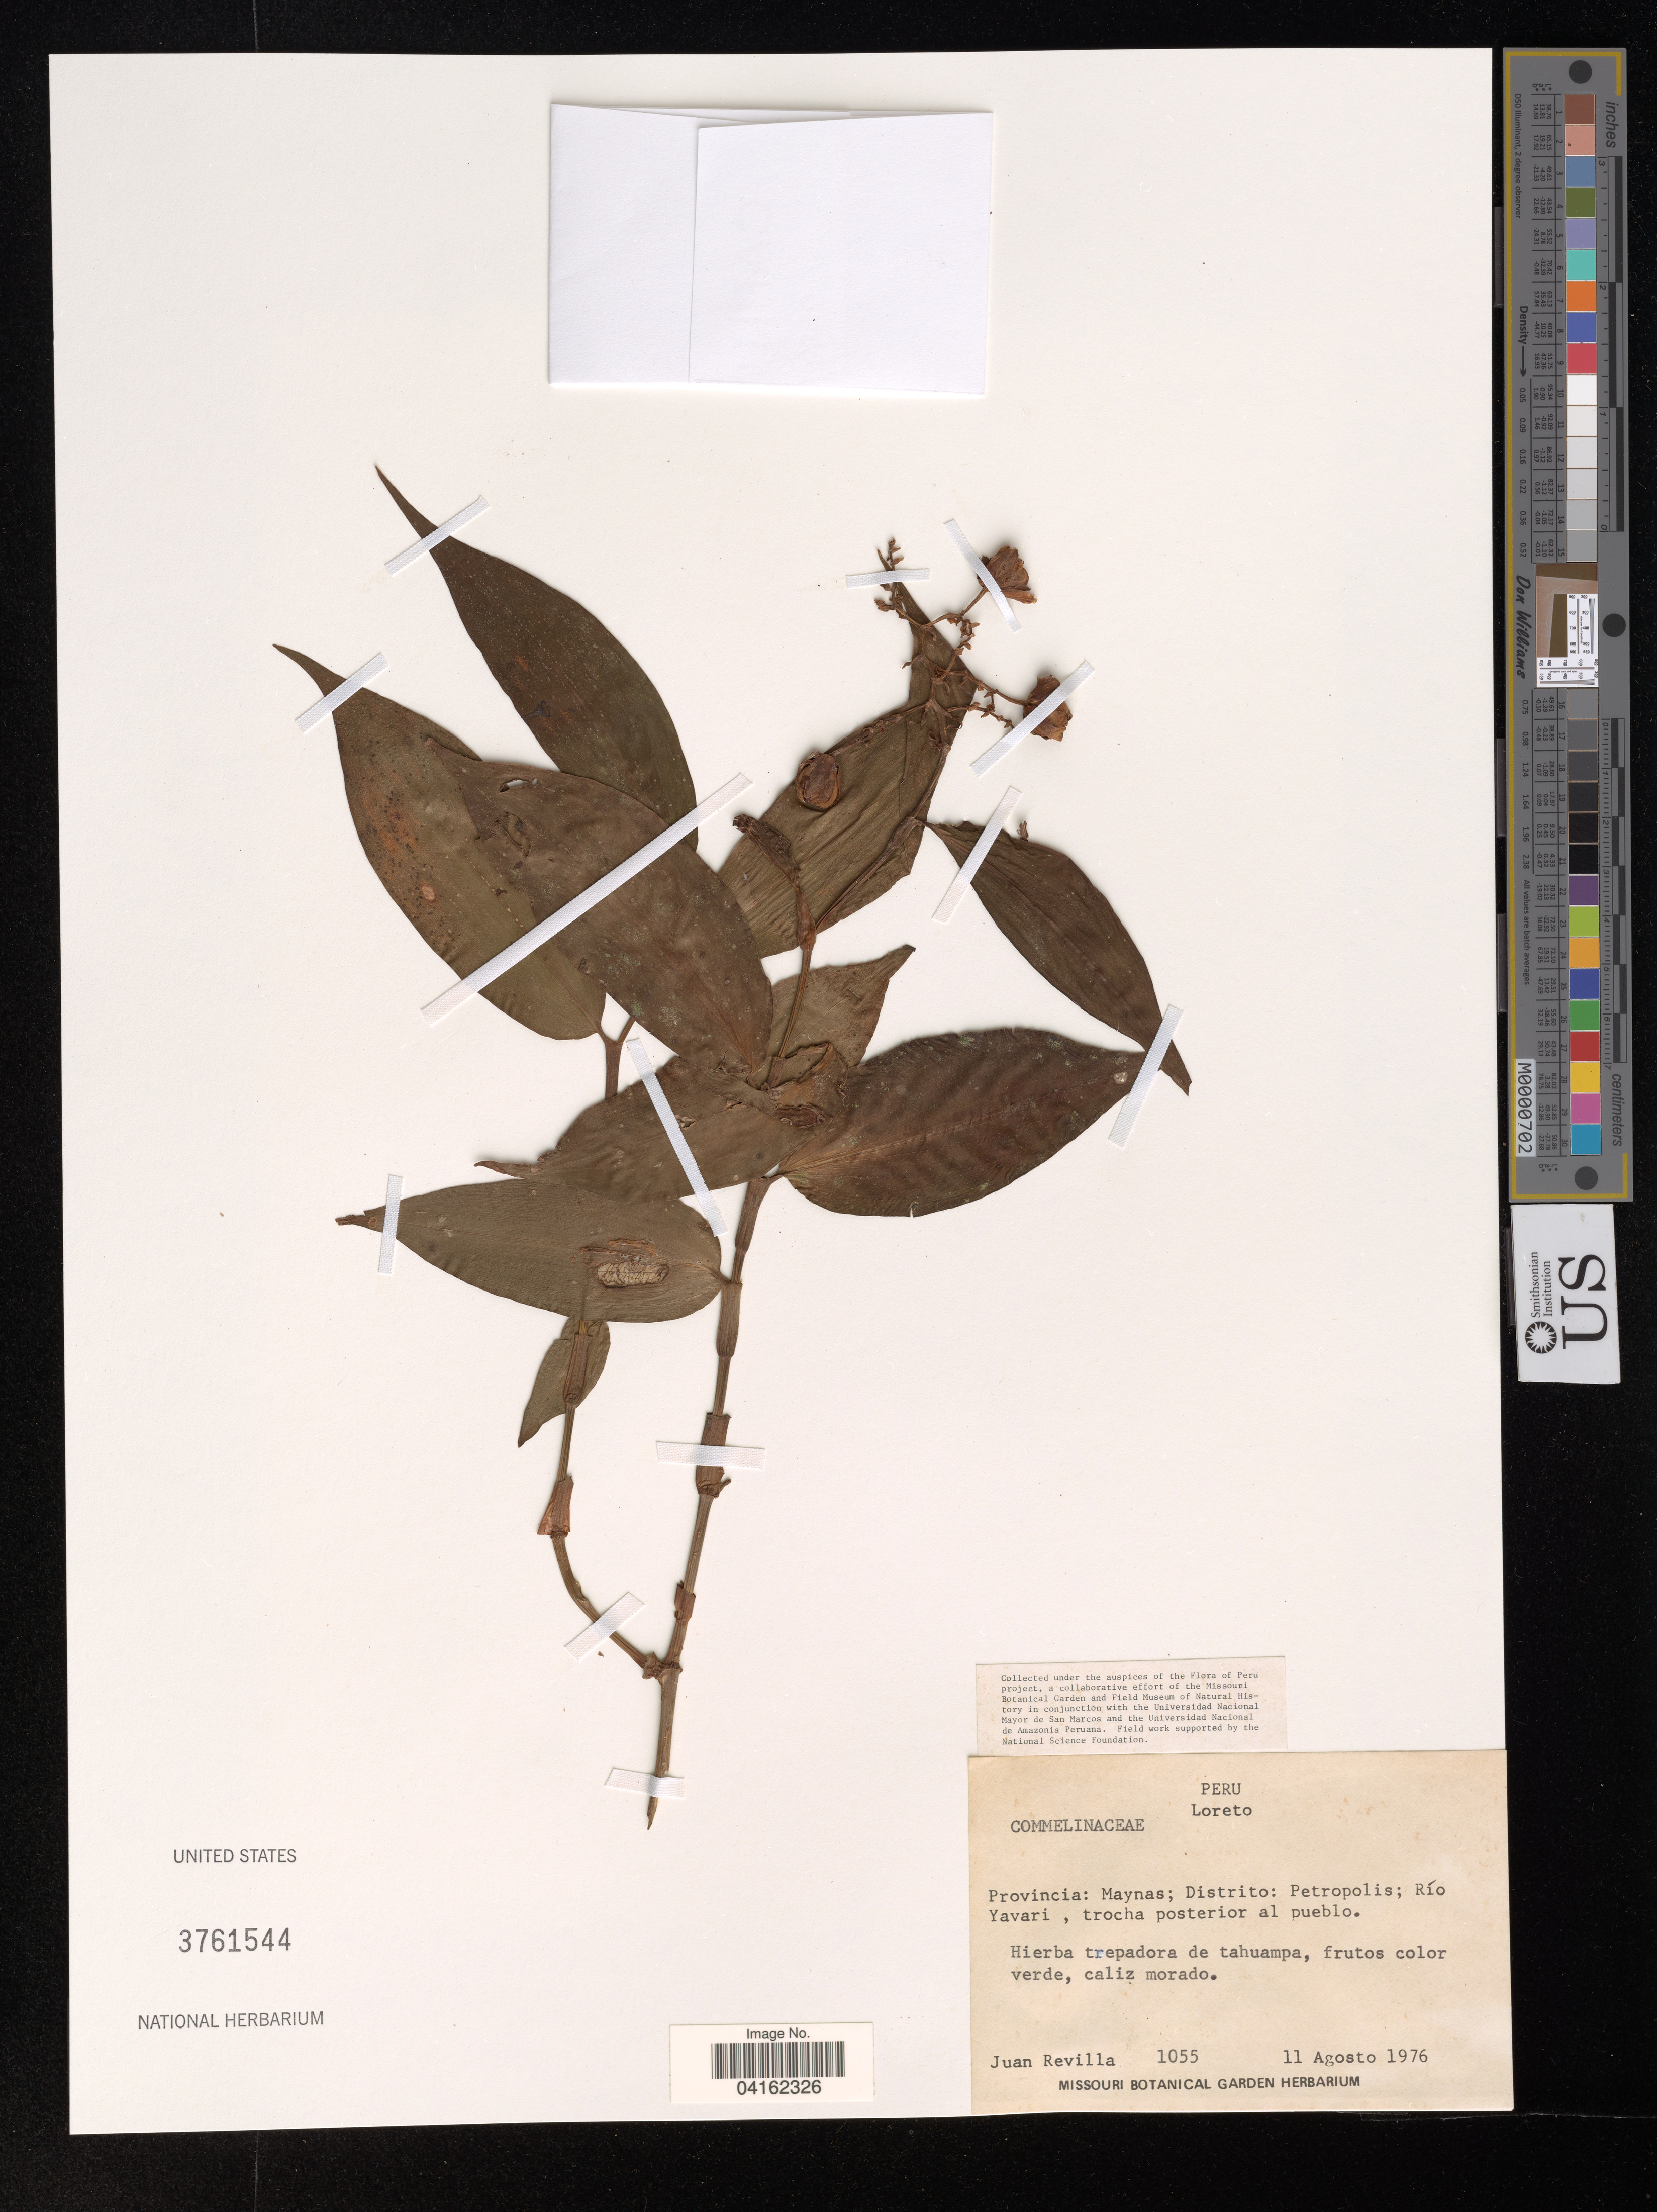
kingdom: Plantae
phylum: Tracheophyta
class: Liliopsida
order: Commelinales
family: Commelinaceae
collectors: J. Revilla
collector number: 1055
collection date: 1976-08-11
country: Peru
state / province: Loreto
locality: Provincia: Maynas; Distrito: Petropolis; Río Yavari.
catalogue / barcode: US 3761544